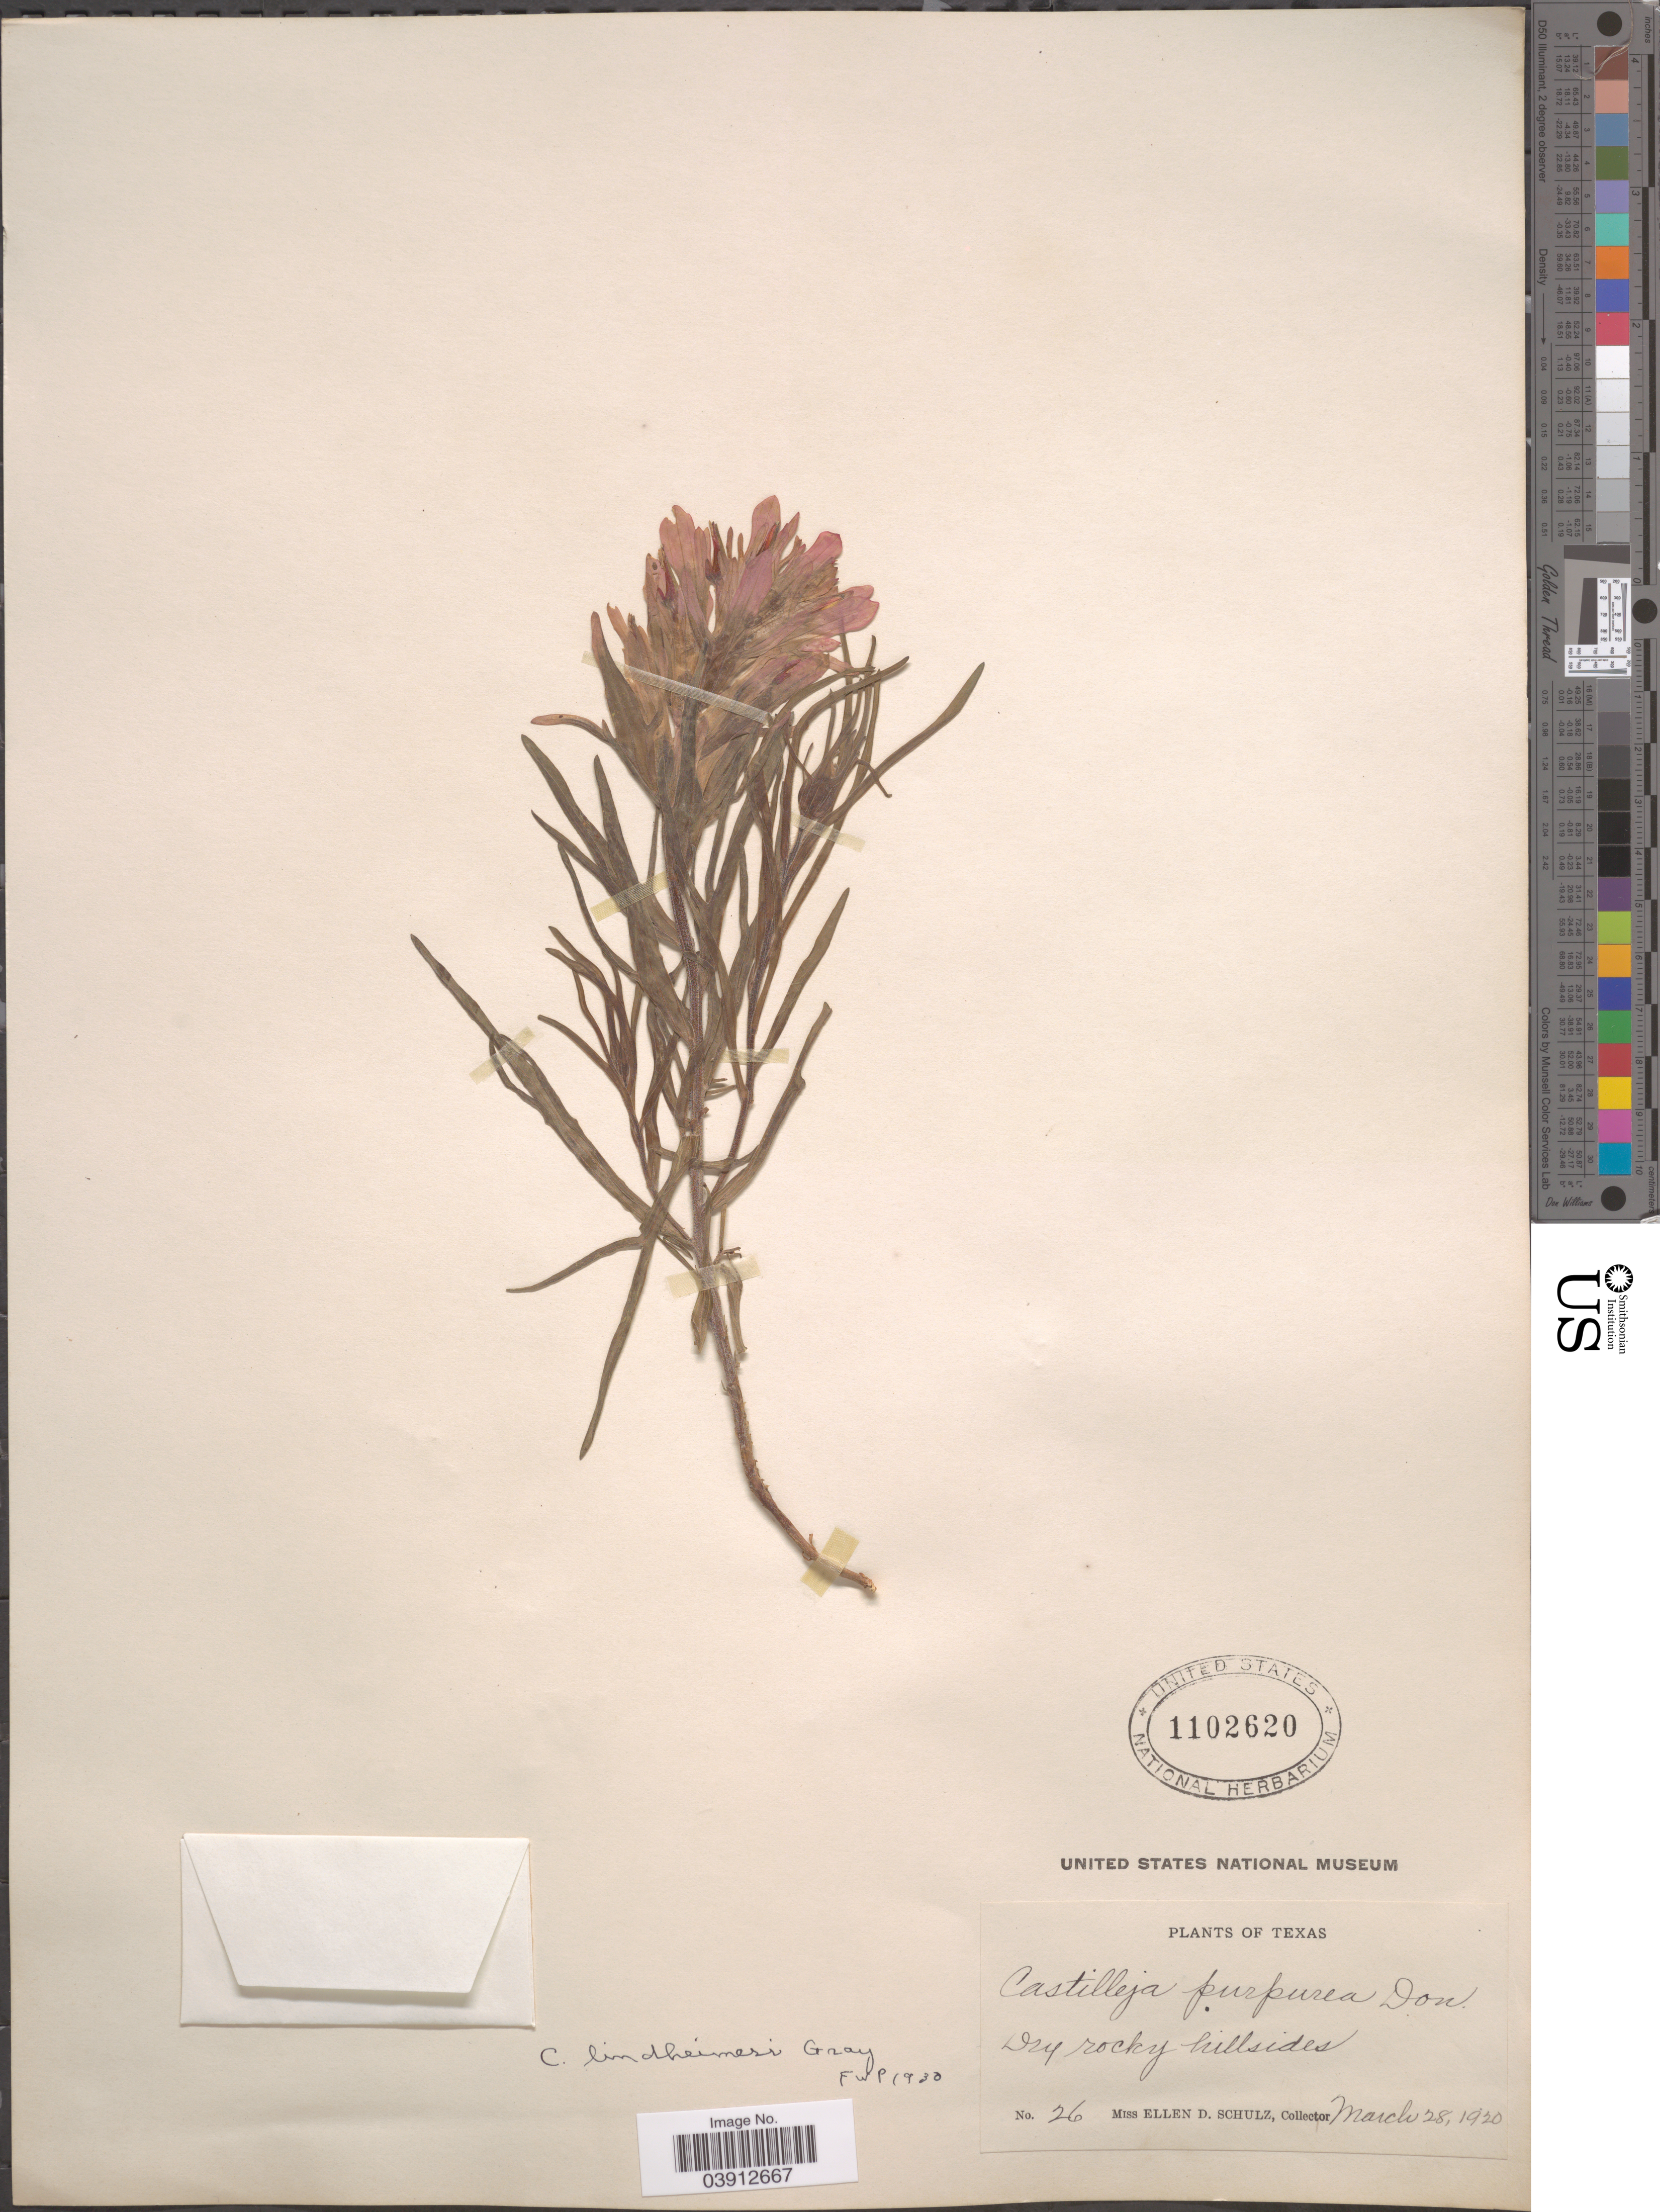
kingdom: Plantae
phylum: Tracheophyta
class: Magnoliopsida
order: Lamiales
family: Orobanchaceae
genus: Castilleja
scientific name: Castilleja lindheimeri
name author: A. Gray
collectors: E. D. Schulz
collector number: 26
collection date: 1920-03-28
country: United States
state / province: Texas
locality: Dry rocky hillsides.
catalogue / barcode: US 1102620